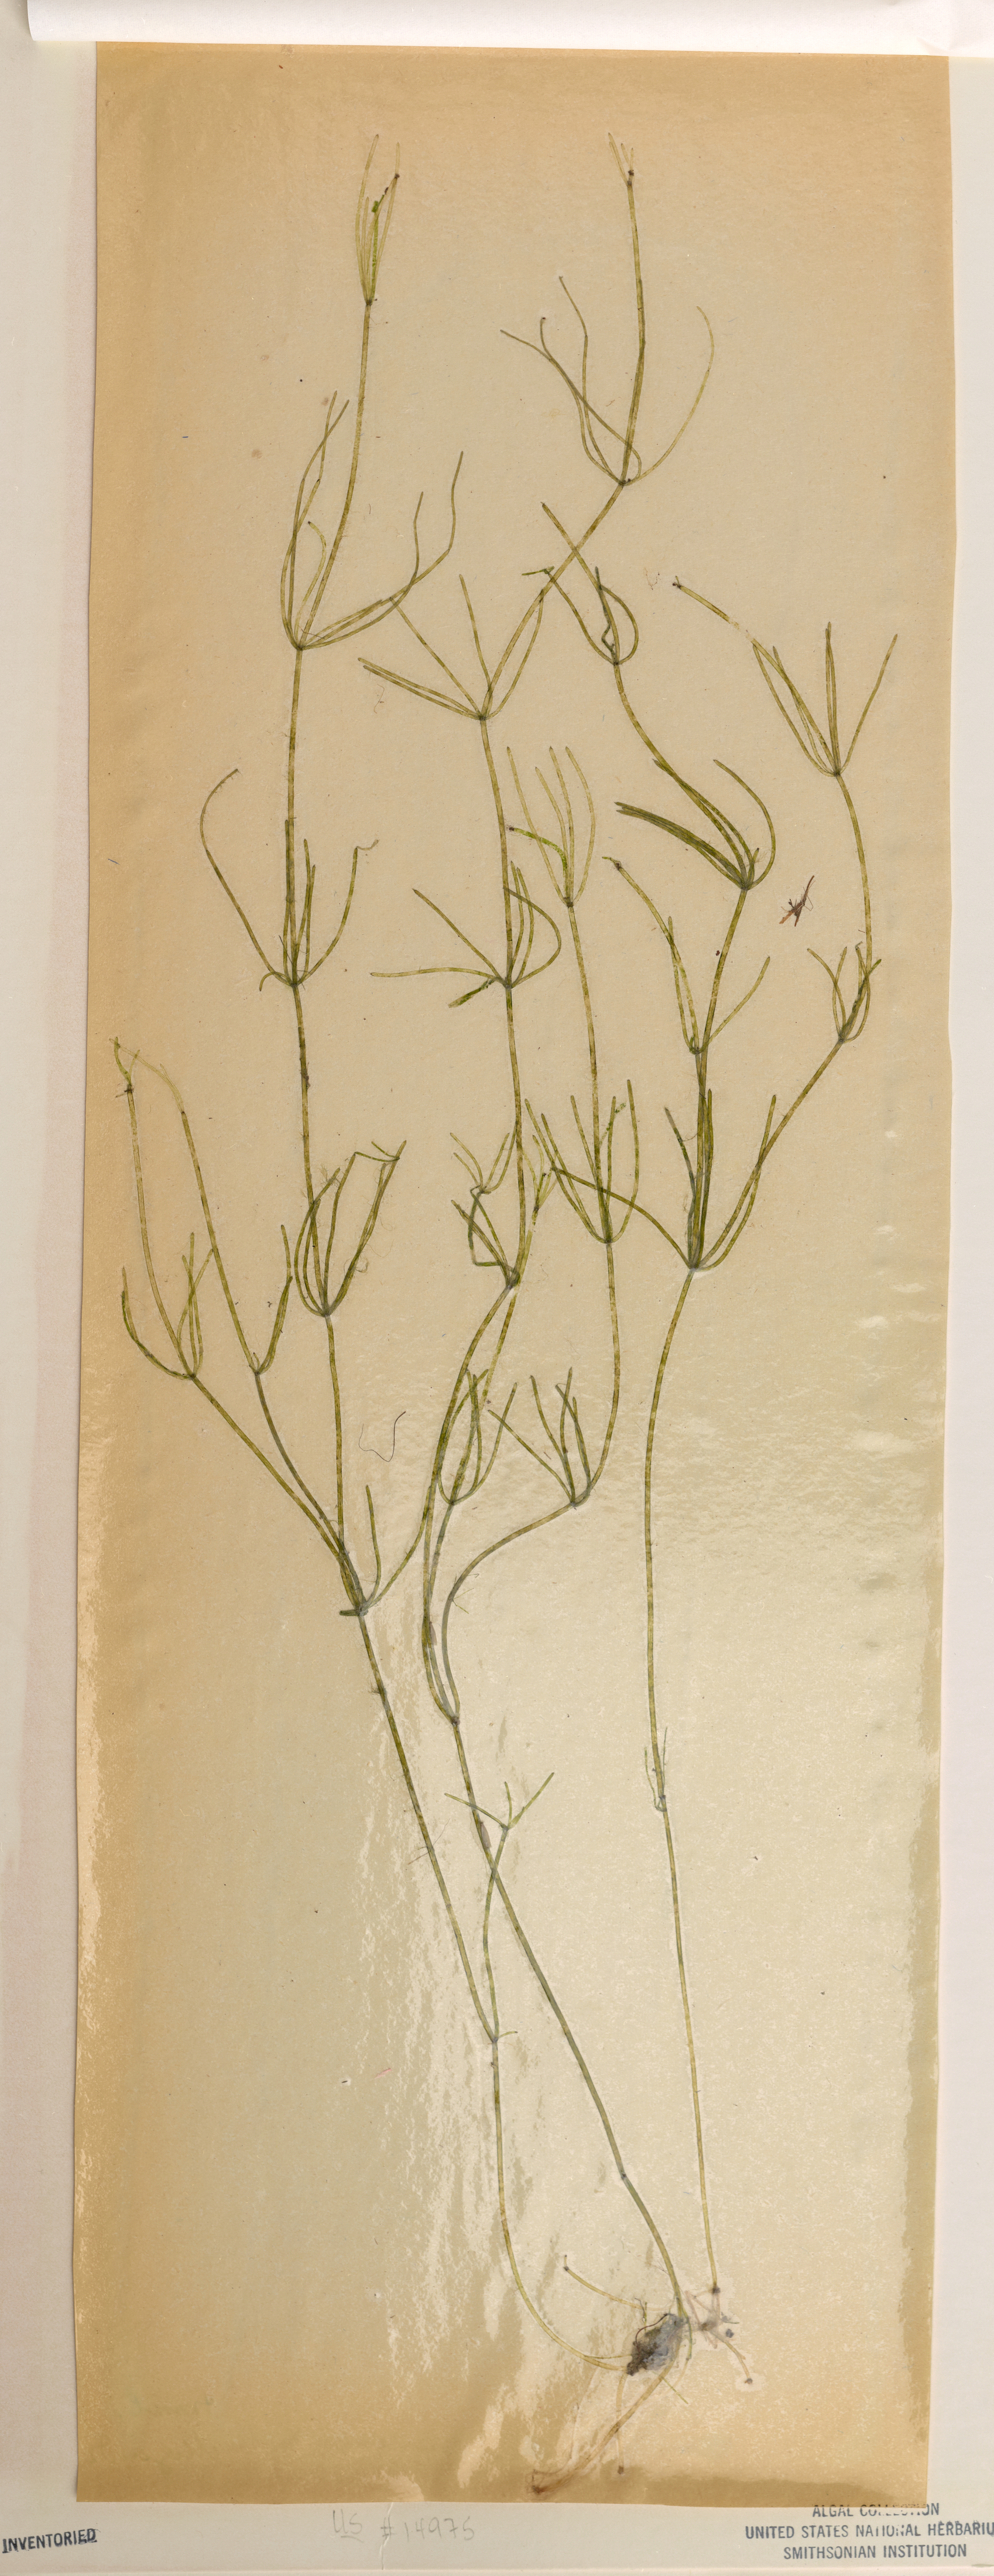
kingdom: Plantae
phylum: Charophyta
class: Charophyceae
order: Charales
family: Characeae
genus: Nitella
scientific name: Nitella translucens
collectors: W. Krause & H. Krause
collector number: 33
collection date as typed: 10 May 1985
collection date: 1985-05-10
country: France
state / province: Nouvelle-Aquitaine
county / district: Landes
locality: Port de Maguide, Lac de Sanguinet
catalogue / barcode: US 14975